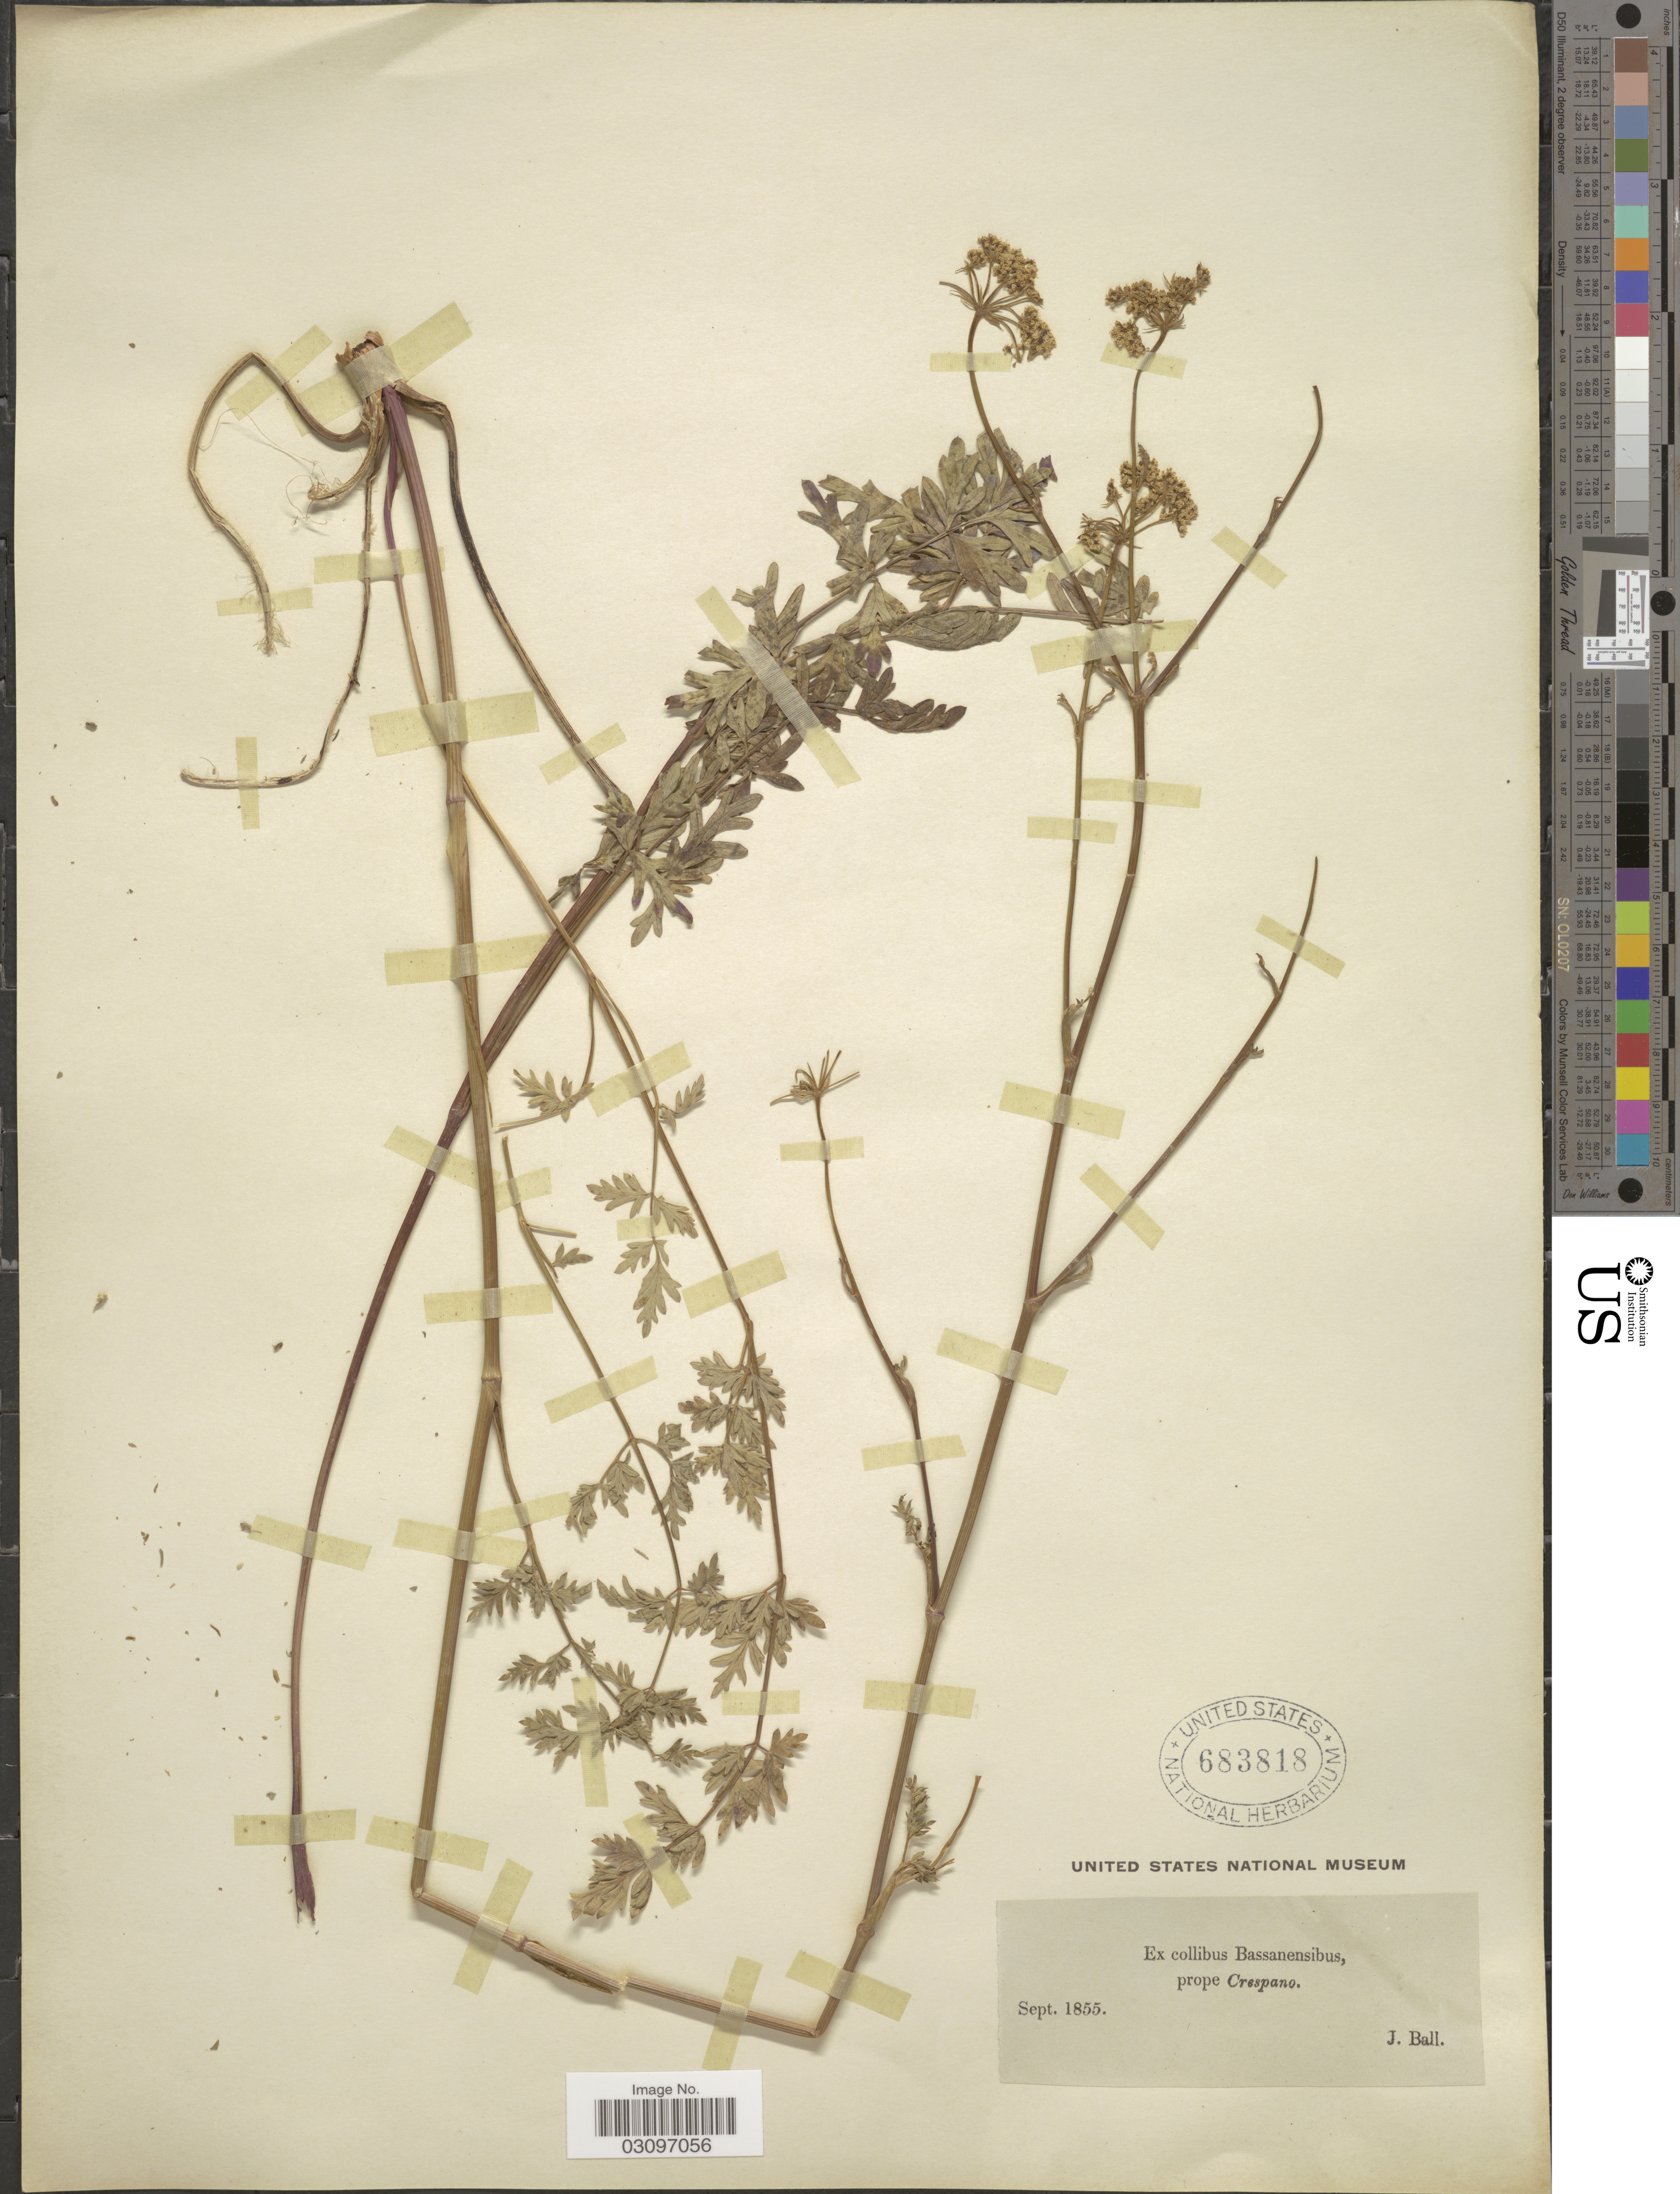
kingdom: Plantae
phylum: Tracheophyta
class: Magnoliopsida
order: Apiales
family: Apiaceae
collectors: J. Ball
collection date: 1855-09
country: Italy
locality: Ex collibus Bassanensibus, prope Crespano.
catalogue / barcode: US 683818